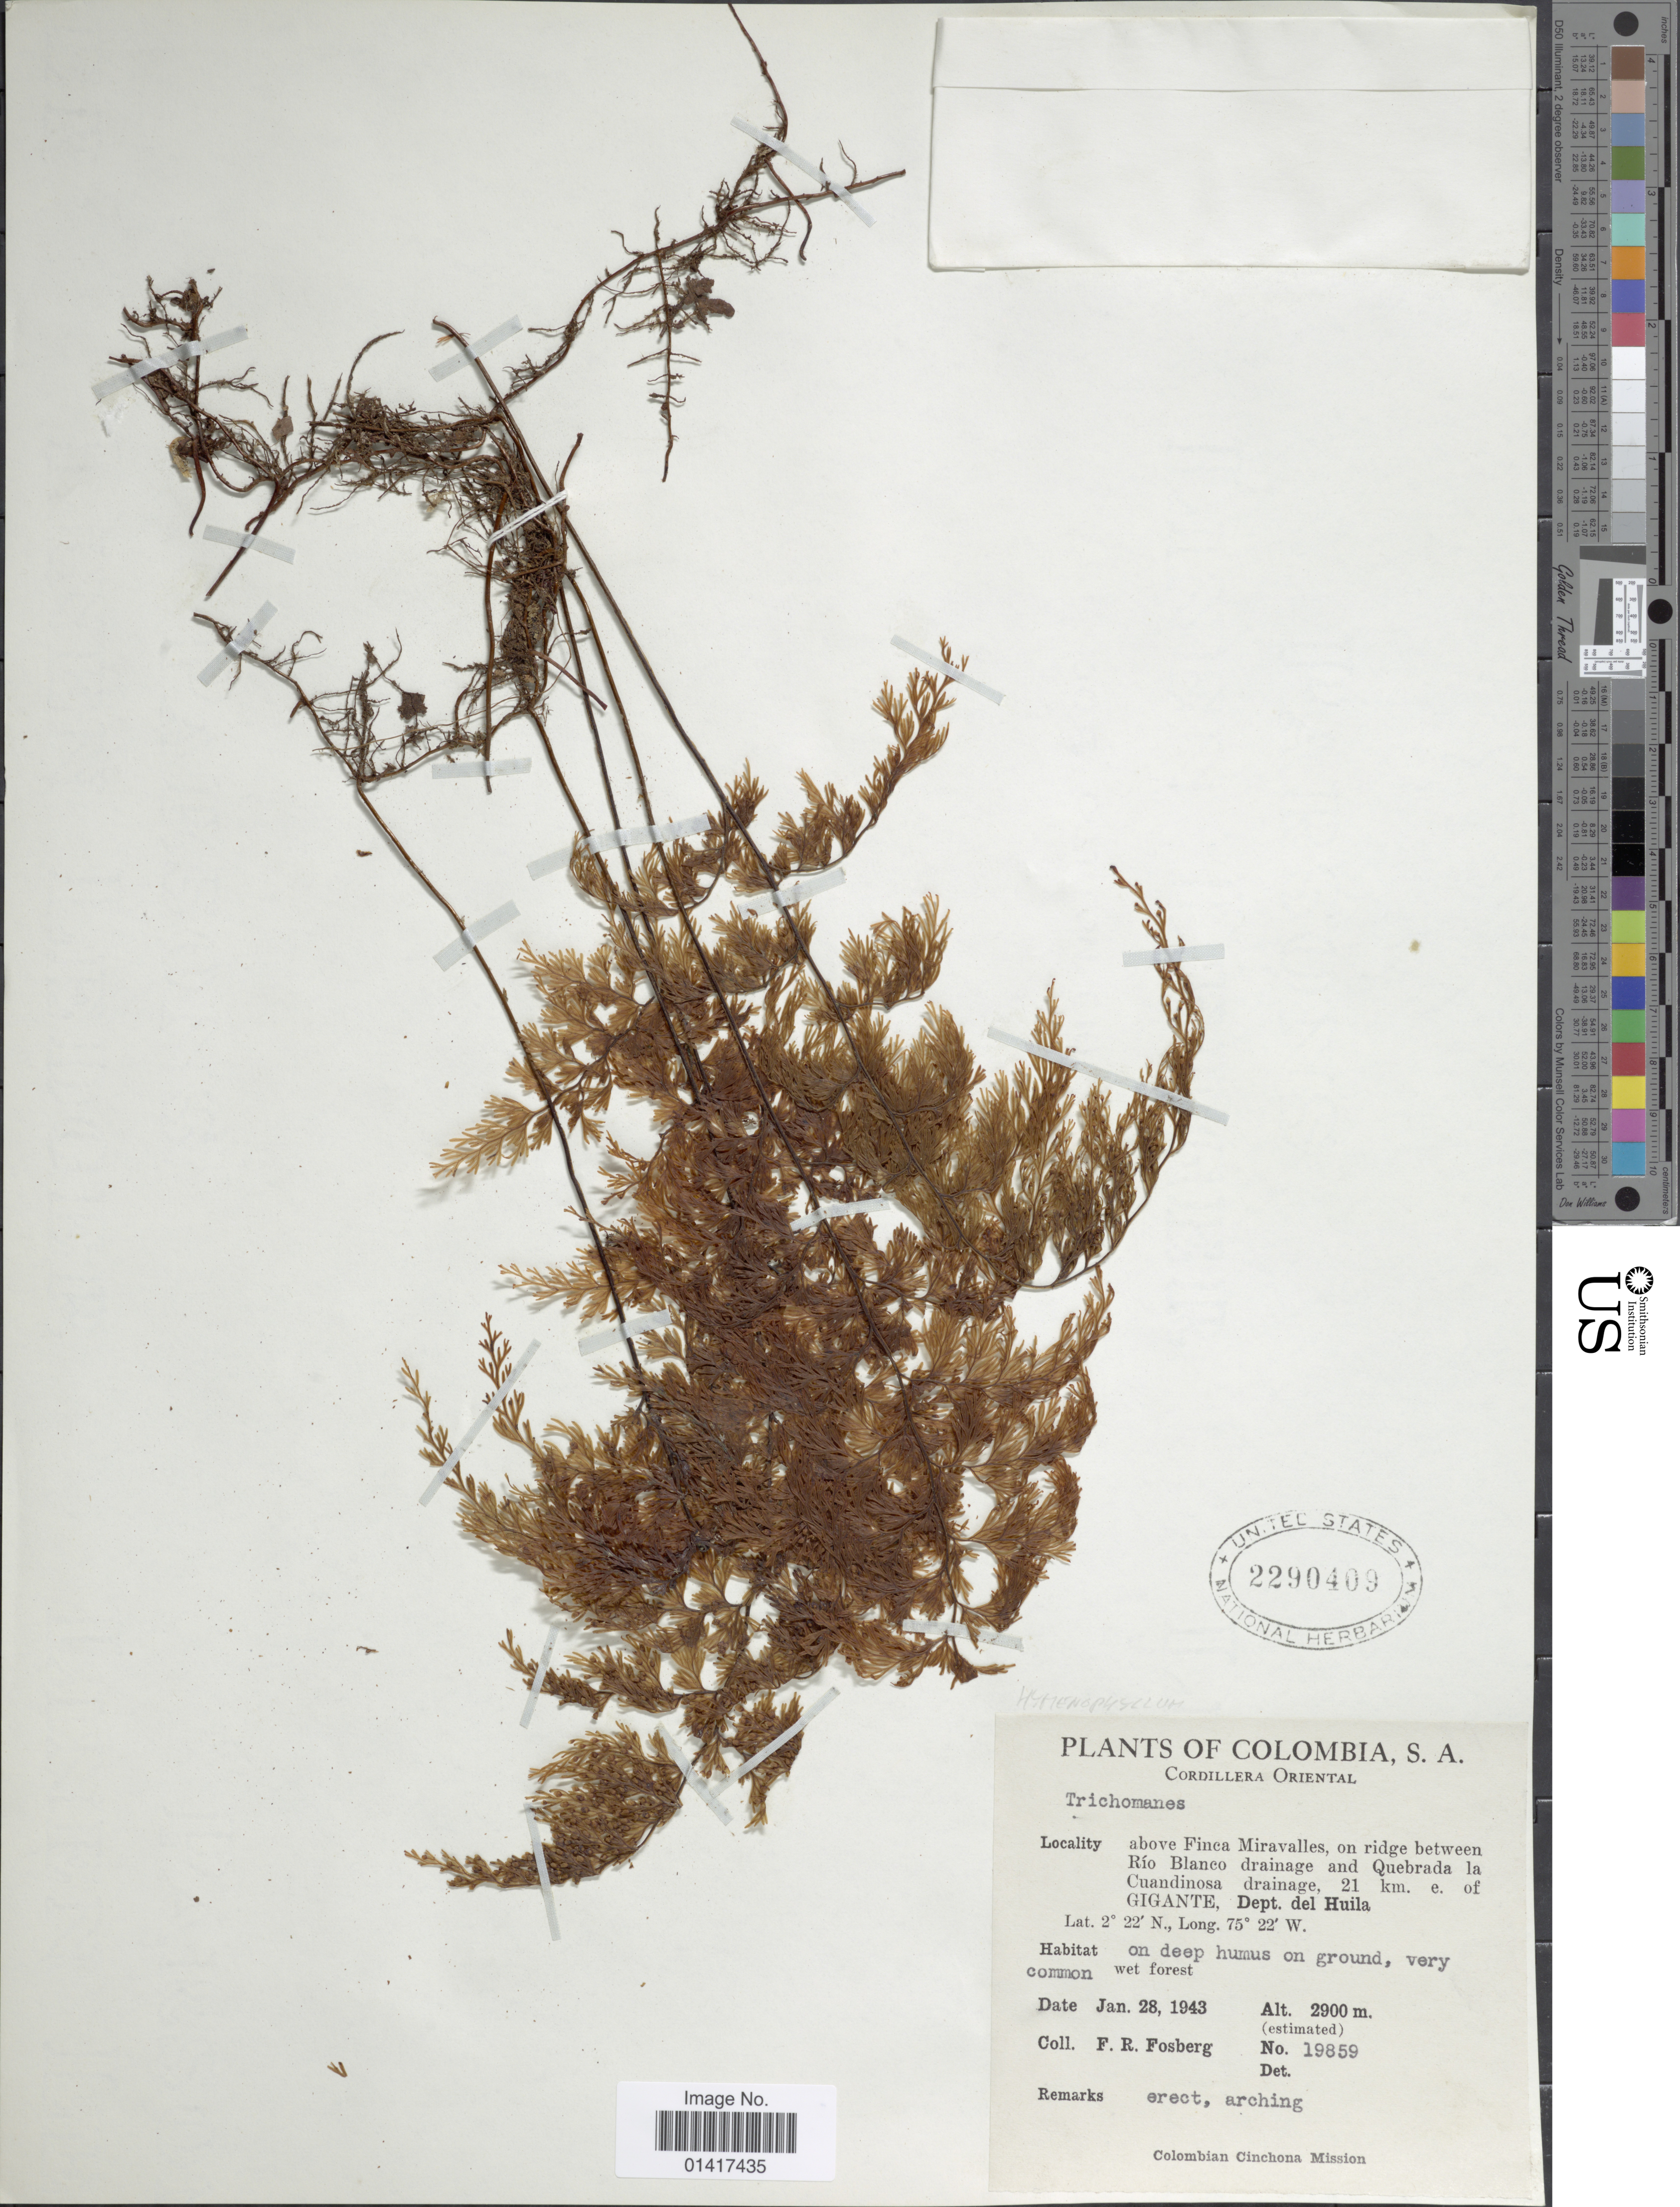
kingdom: Plantae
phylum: Tracheophyta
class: Polypodiopsida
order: Hymenophyllales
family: Hymenophyllaceae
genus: Hymenophyllum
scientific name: Hymenophyllum sp.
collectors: F. R. Fosberg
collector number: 19859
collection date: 1943-01-28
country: Colombia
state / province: Huila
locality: Cordillera Oriental. Above Finca Miravalles, on ridge between Rio Blanco drainage and Quebrada la Cuandinosa drainage, 21 km e. of gigante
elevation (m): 2900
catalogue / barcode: US 2290409